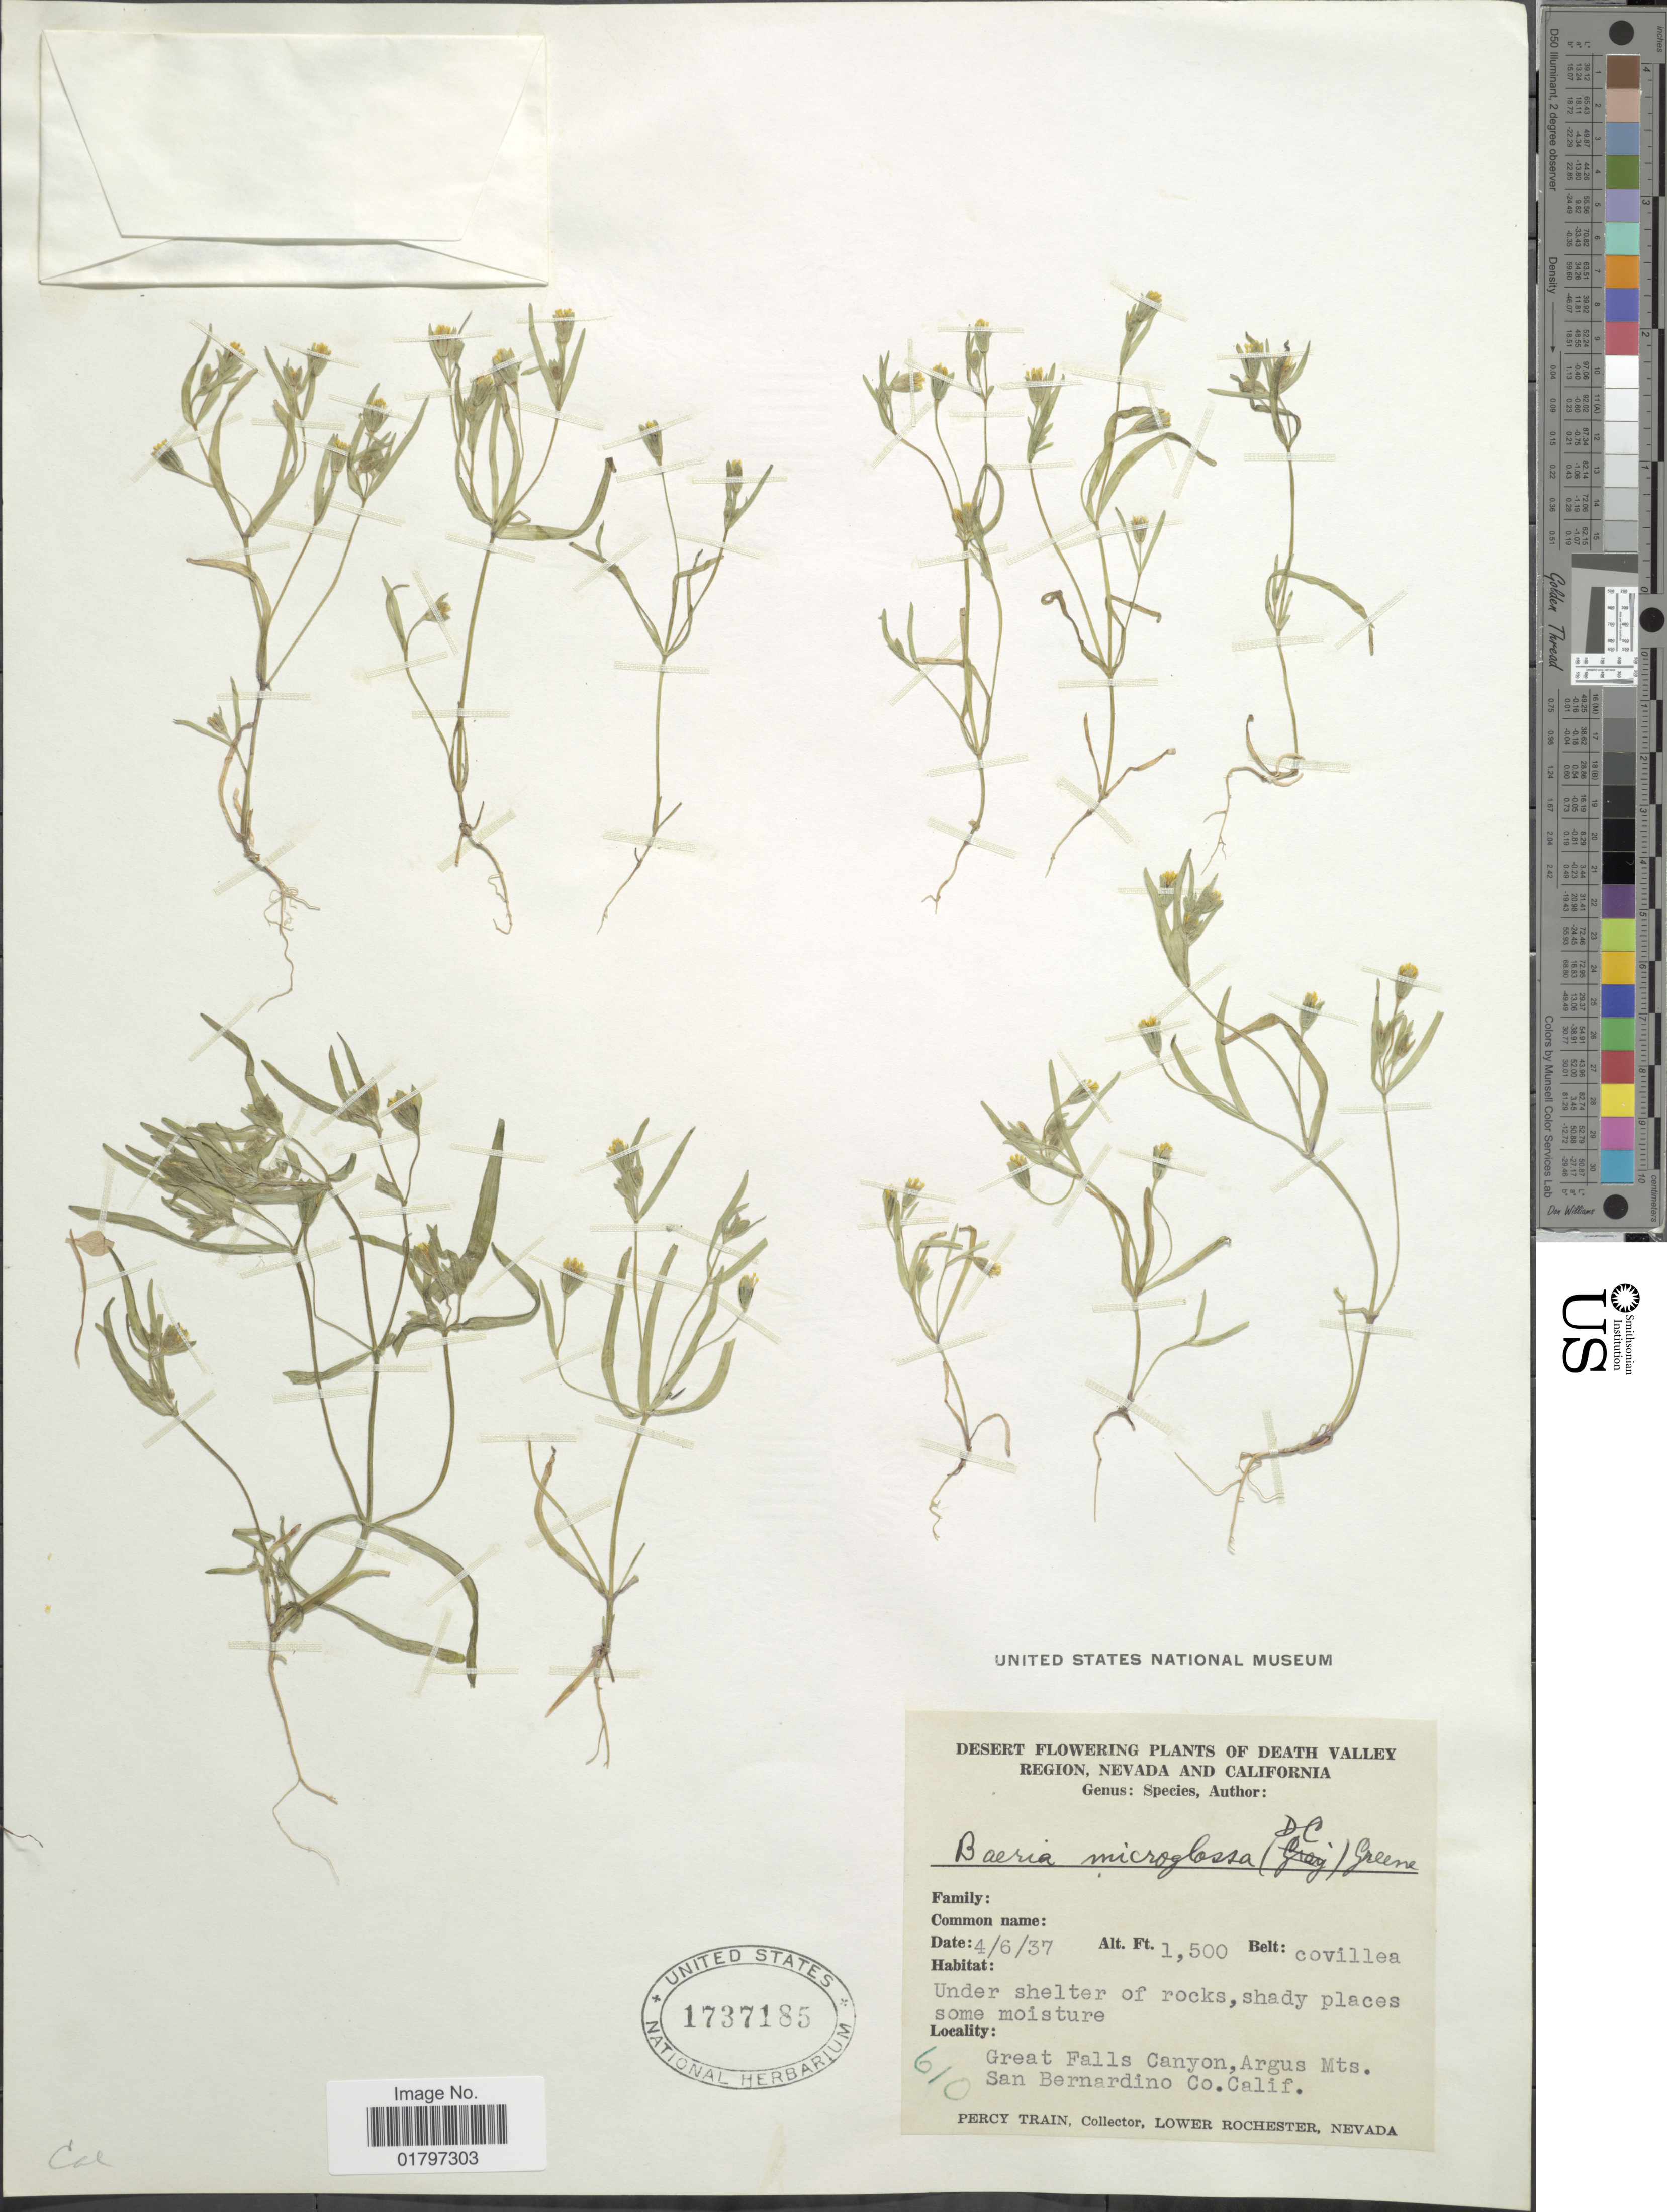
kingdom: Plantae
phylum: Tracheophyta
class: Magnoliopsida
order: Asterales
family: Asteraceae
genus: Lasthenia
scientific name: Lasthenia microglossa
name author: (DC.) Greene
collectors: P. Train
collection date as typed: Transcribed d/m/y: 6/4/37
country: United States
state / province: California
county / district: San Bernardino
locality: Desert flowering plants of Death Valley Region, Nevada and California. Great Falls Canyon, Argus Mts. San Bernardino Co. Calif.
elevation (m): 457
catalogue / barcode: US 1737185